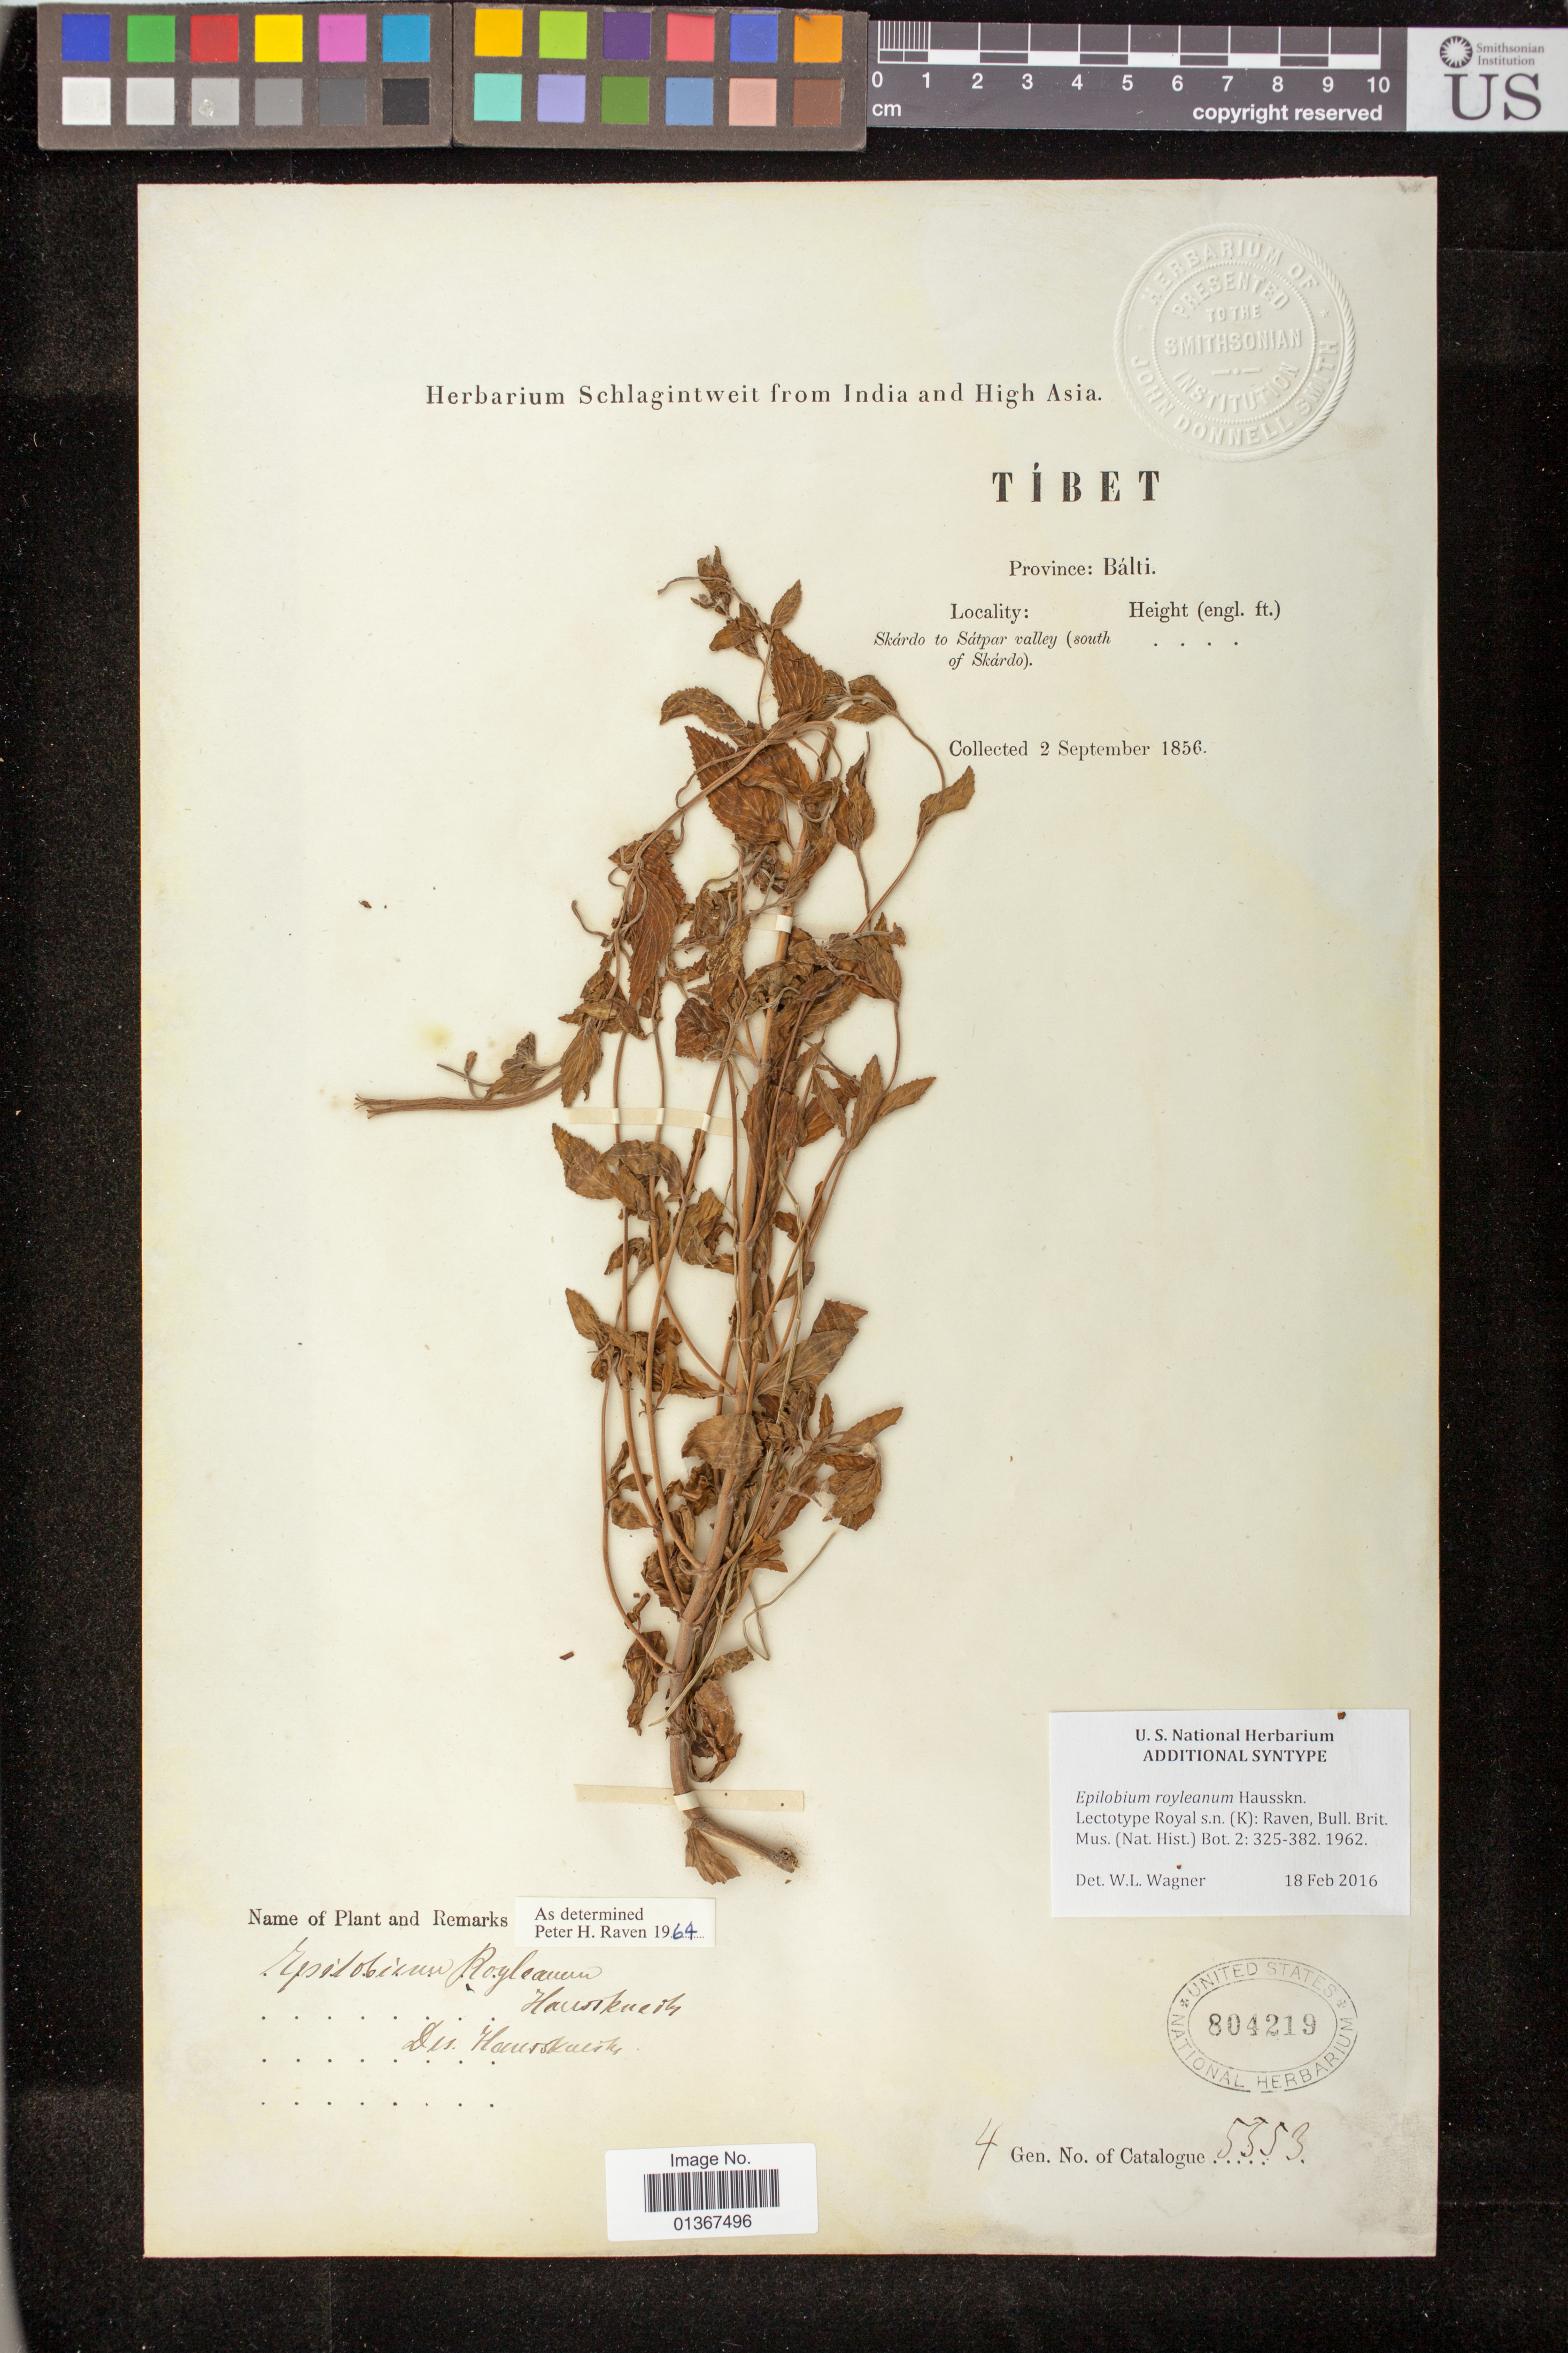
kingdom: Plantae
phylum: Tracheophyta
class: Magnoliopsida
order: Myrtales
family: Onagraceae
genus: Epilobium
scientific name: Epilobium royleanum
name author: Hausskn.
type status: Isosyntype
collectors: Herbarium Schlagintweit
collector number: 5553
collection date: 1856-09-02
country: Pakistan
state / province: Gilgit-Baltistan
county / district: Tibet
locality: Tíbet. Province: Bálti. Skárdo to Sátpar valley (south of Skárdo). [=Skardu, now in Pakistan]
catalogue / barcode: US 804219